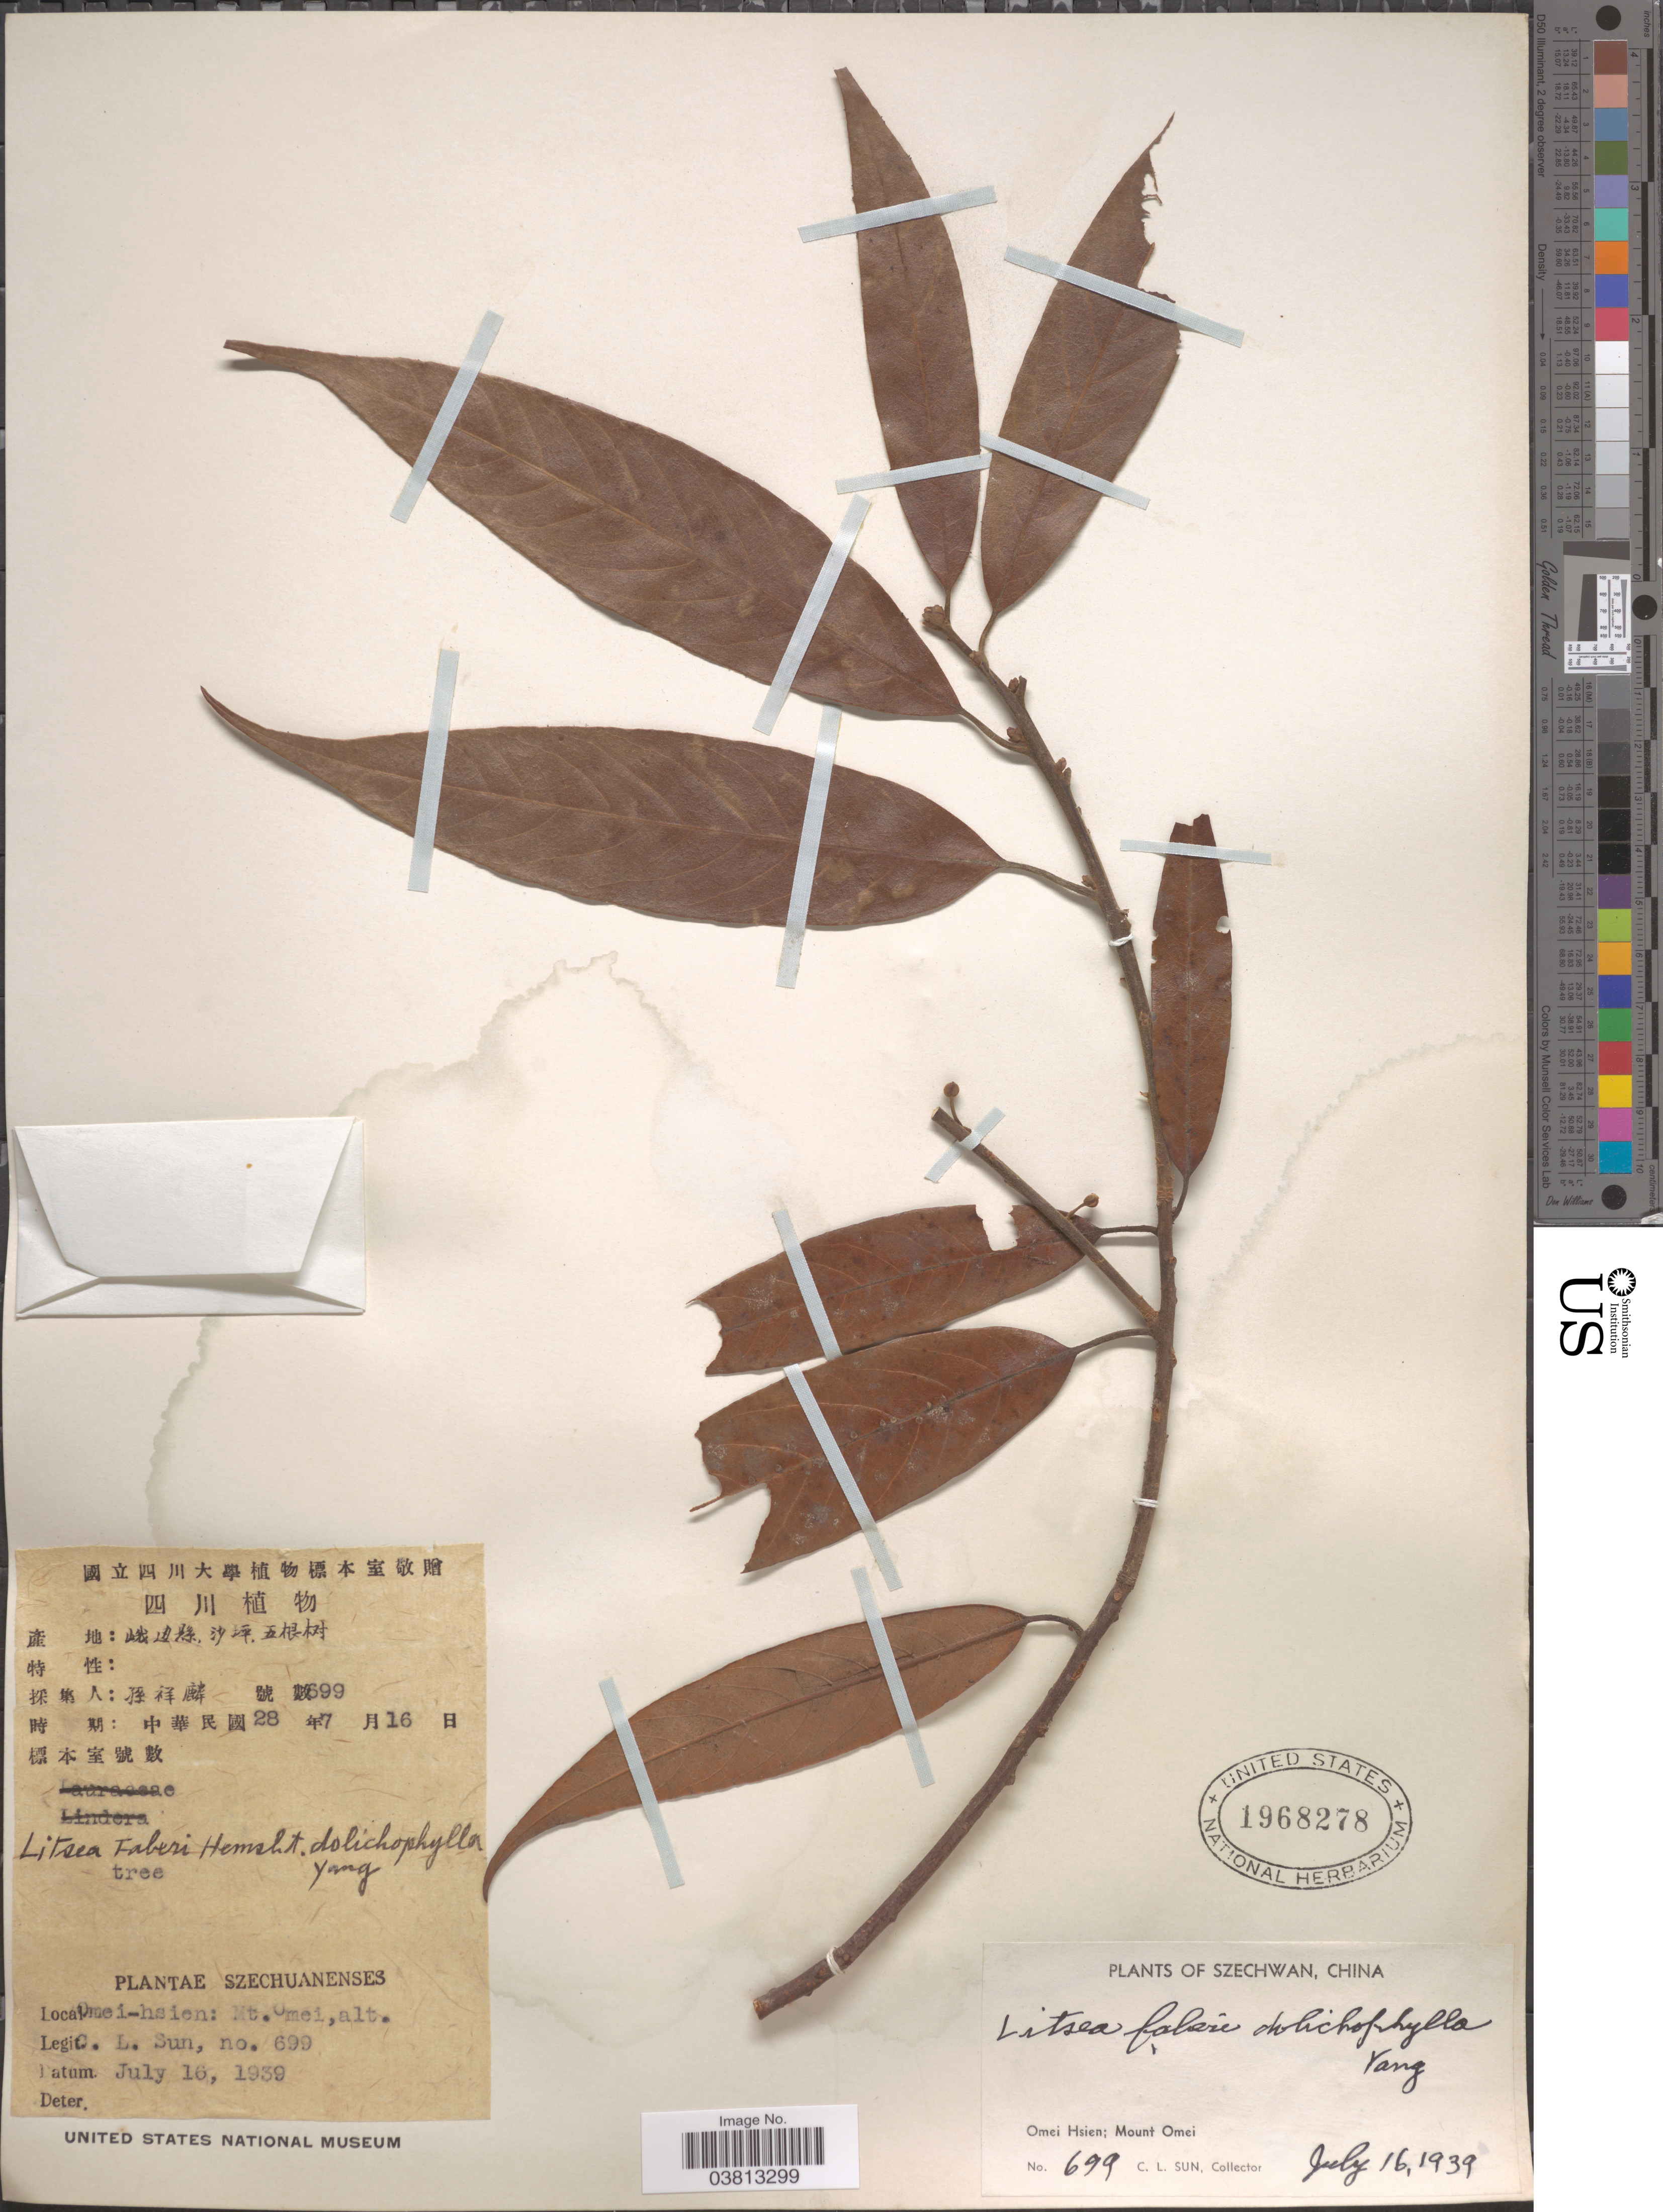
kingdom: Plantae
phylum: Tracheophyta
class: Magnoliopsida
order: Laurales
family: Lauraceae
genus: Litsea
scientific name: Litsea faberi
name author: Hemsl.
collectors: C. Sun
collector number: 699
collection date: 1939-07-16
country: China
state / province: Sichuan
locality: Omei Hsien; Mount Omei.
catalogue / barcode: US 1968278